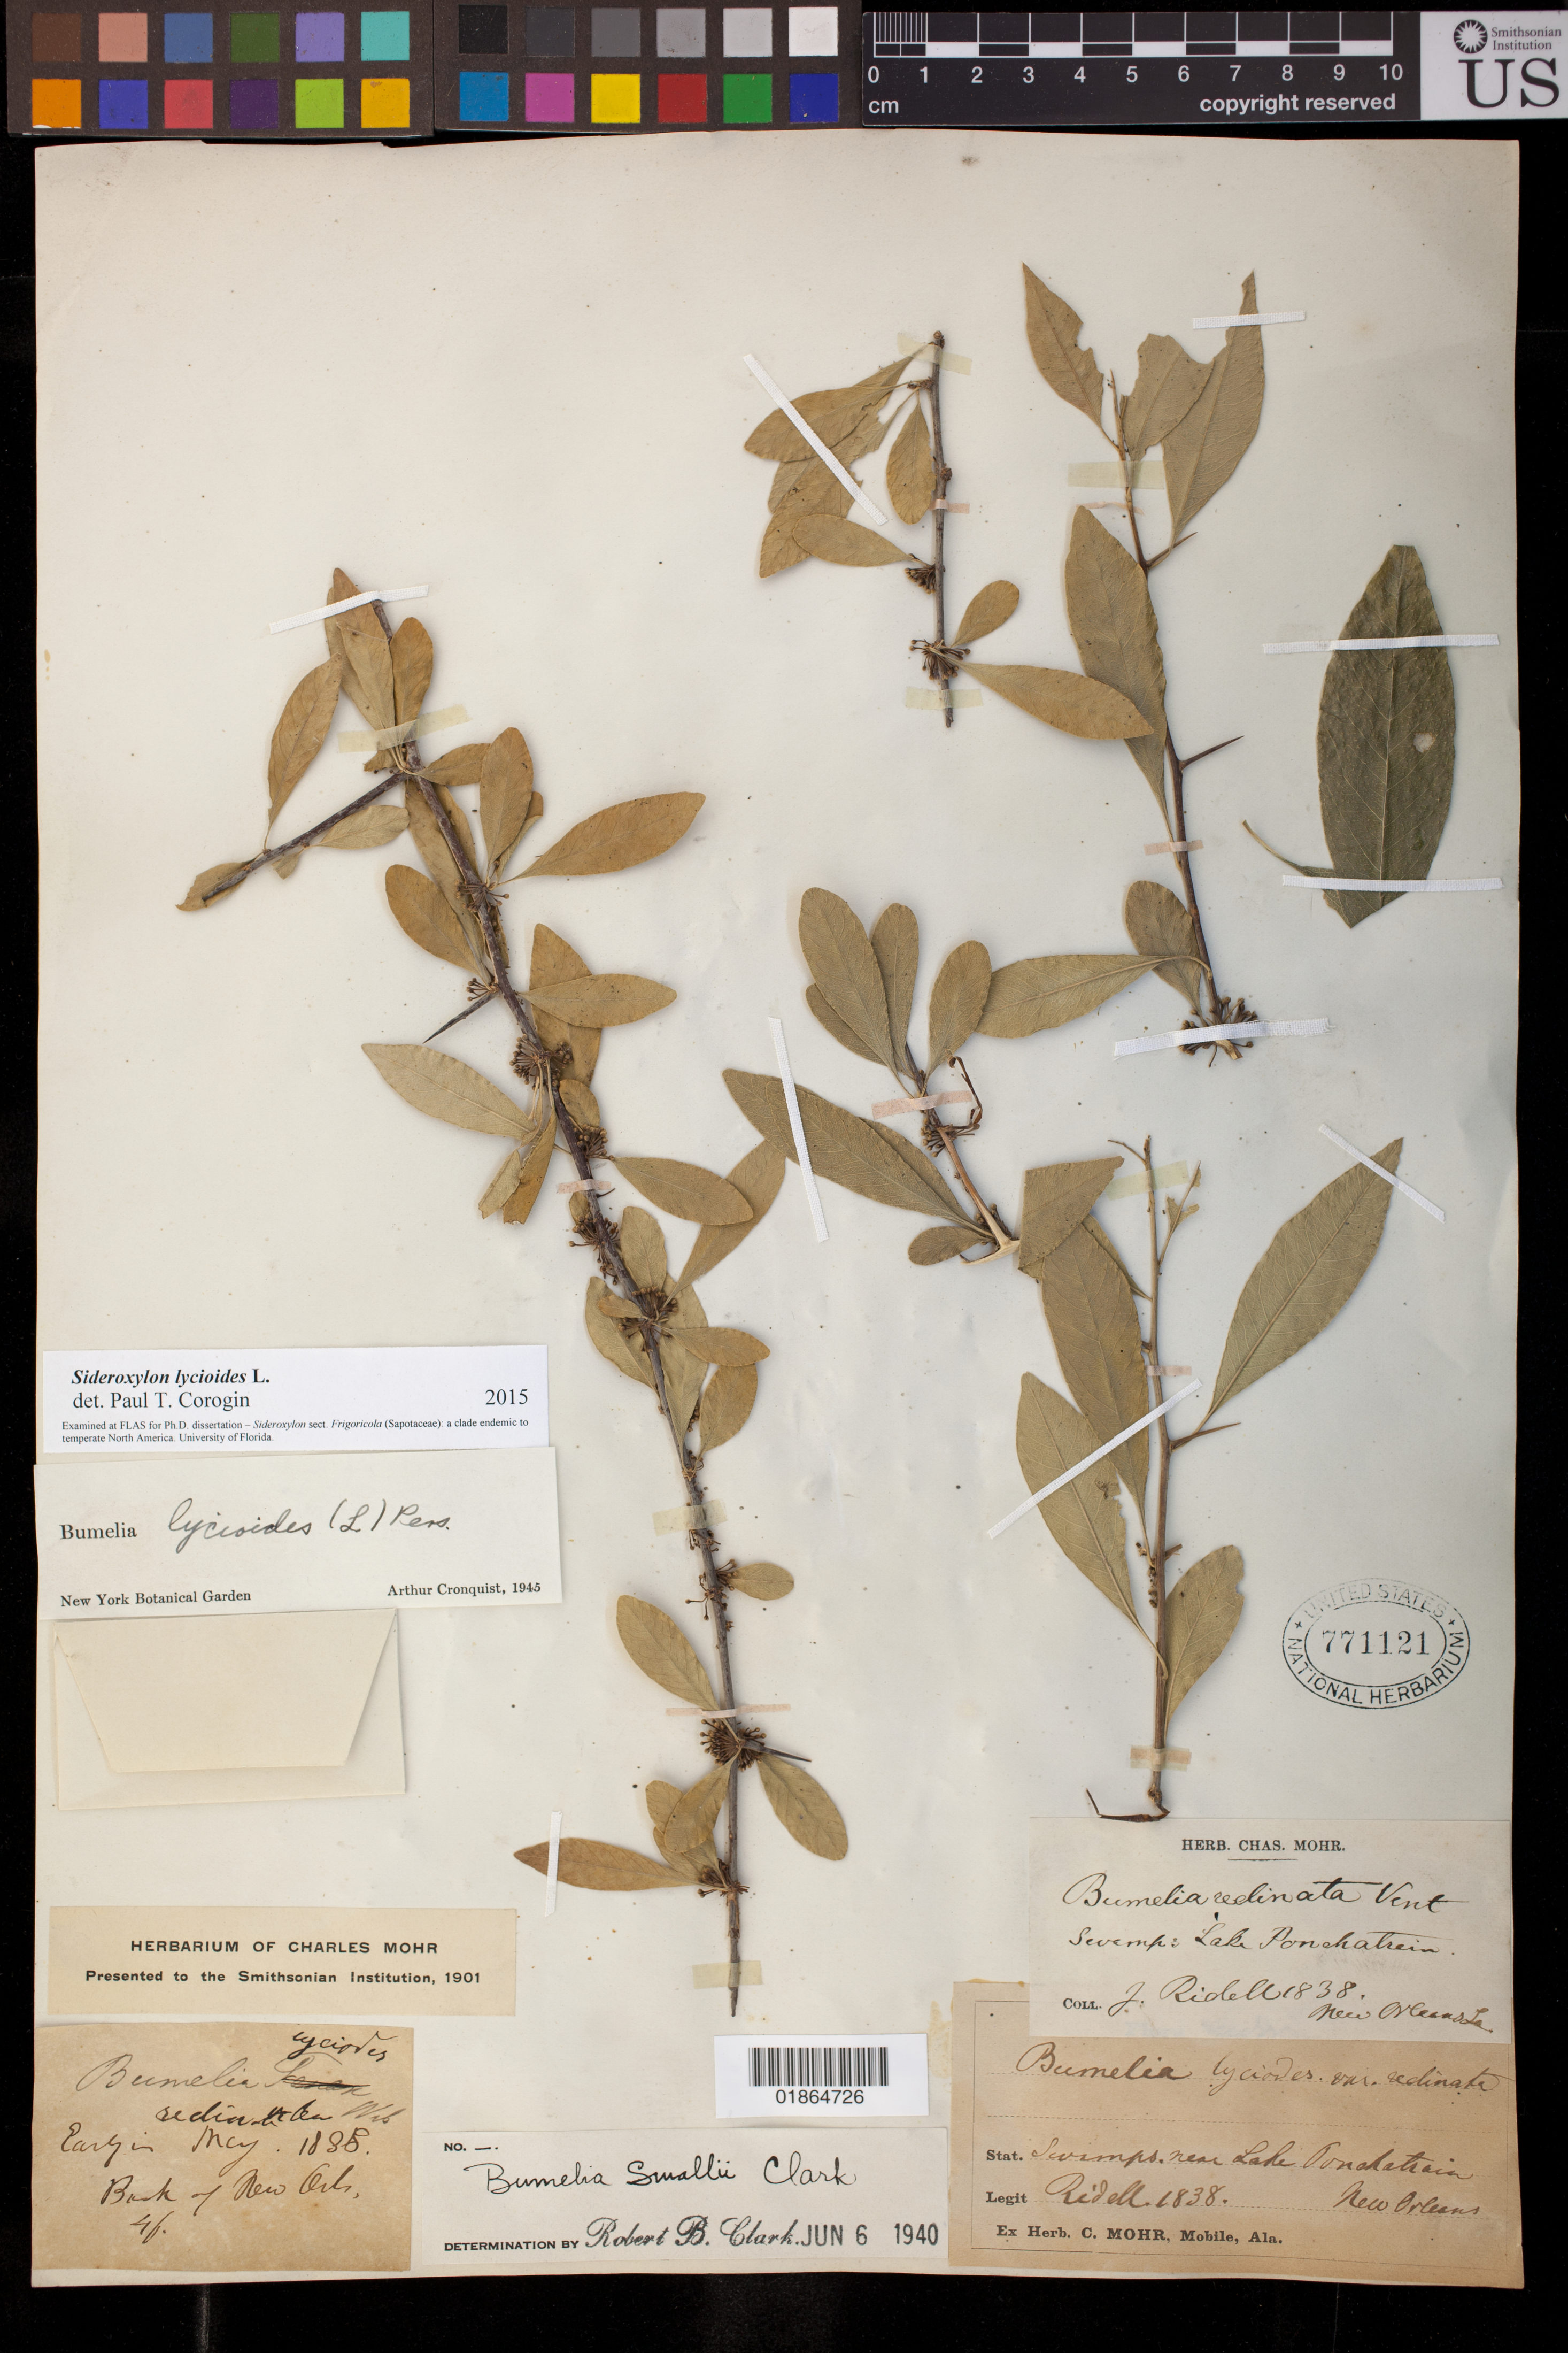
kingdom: Plantae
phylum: Tracheophyta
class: Magnoliopsida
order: Ericales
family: Sapotaceae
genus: Sideroxylon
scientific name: Sideroxylon lycioides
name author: L.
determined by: Corogin, P. T.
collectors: J. Riddell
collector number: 1838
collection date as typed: Early in May 1838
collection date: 1838-05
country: United States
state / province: Louisiana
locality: Swamps near Lake Pontchartrain, New Orleans, LA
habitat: Swamps.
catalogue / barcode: US 771121